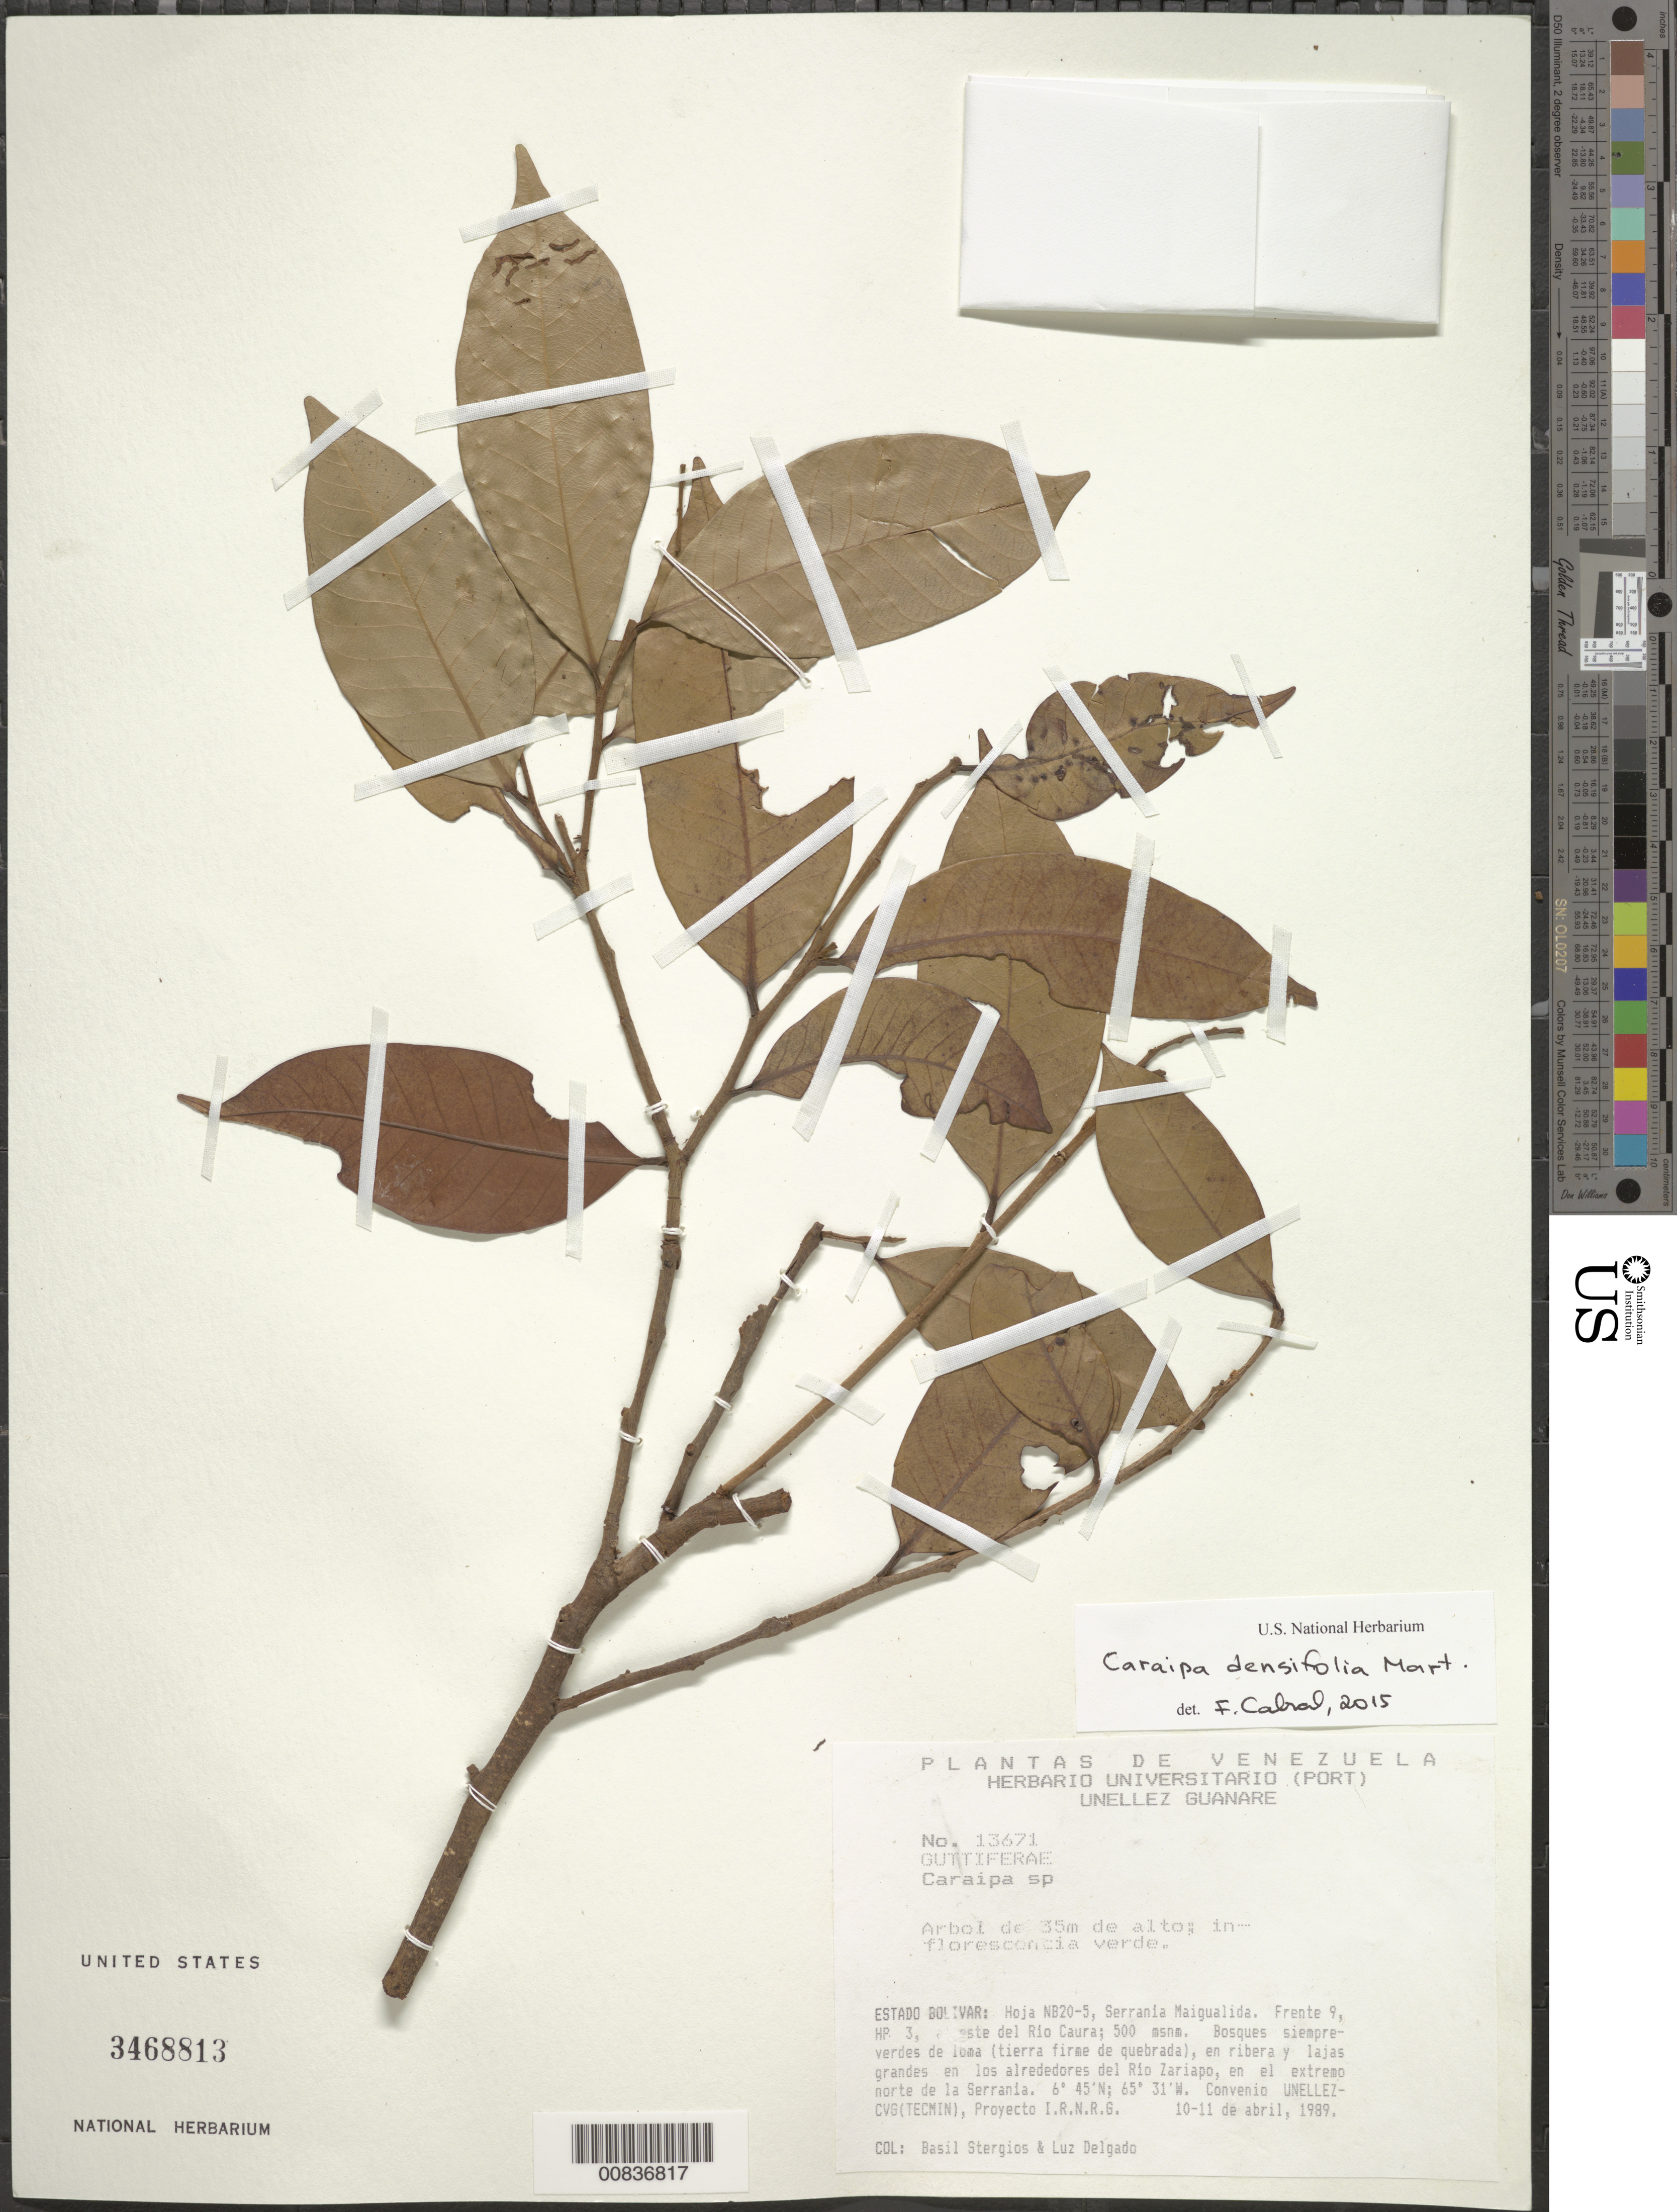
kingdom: Plantae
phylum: Tracheophyta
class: Magnoliopsida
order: Malpighiales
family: Calophyllaceae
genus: Caraipa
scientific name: Caraipa densifolia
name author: Mart.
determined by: Cabral, F. N.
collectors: B. G. Stergios & L. Delgado V.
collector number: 13671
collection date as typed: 10-Apr-89 to 11-Apr-89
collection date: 1989-04-10/1989-04-11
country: Venezuela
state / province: Bolívar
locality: Serrania Maigualida, E del río Caura, alrededores del río Zariapo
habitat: Bosques siempre-verdes de loma (tierra firme de quebrada), en ribera y lajas grandesen los alrededores del río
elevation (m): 500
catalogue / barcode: US 3468813